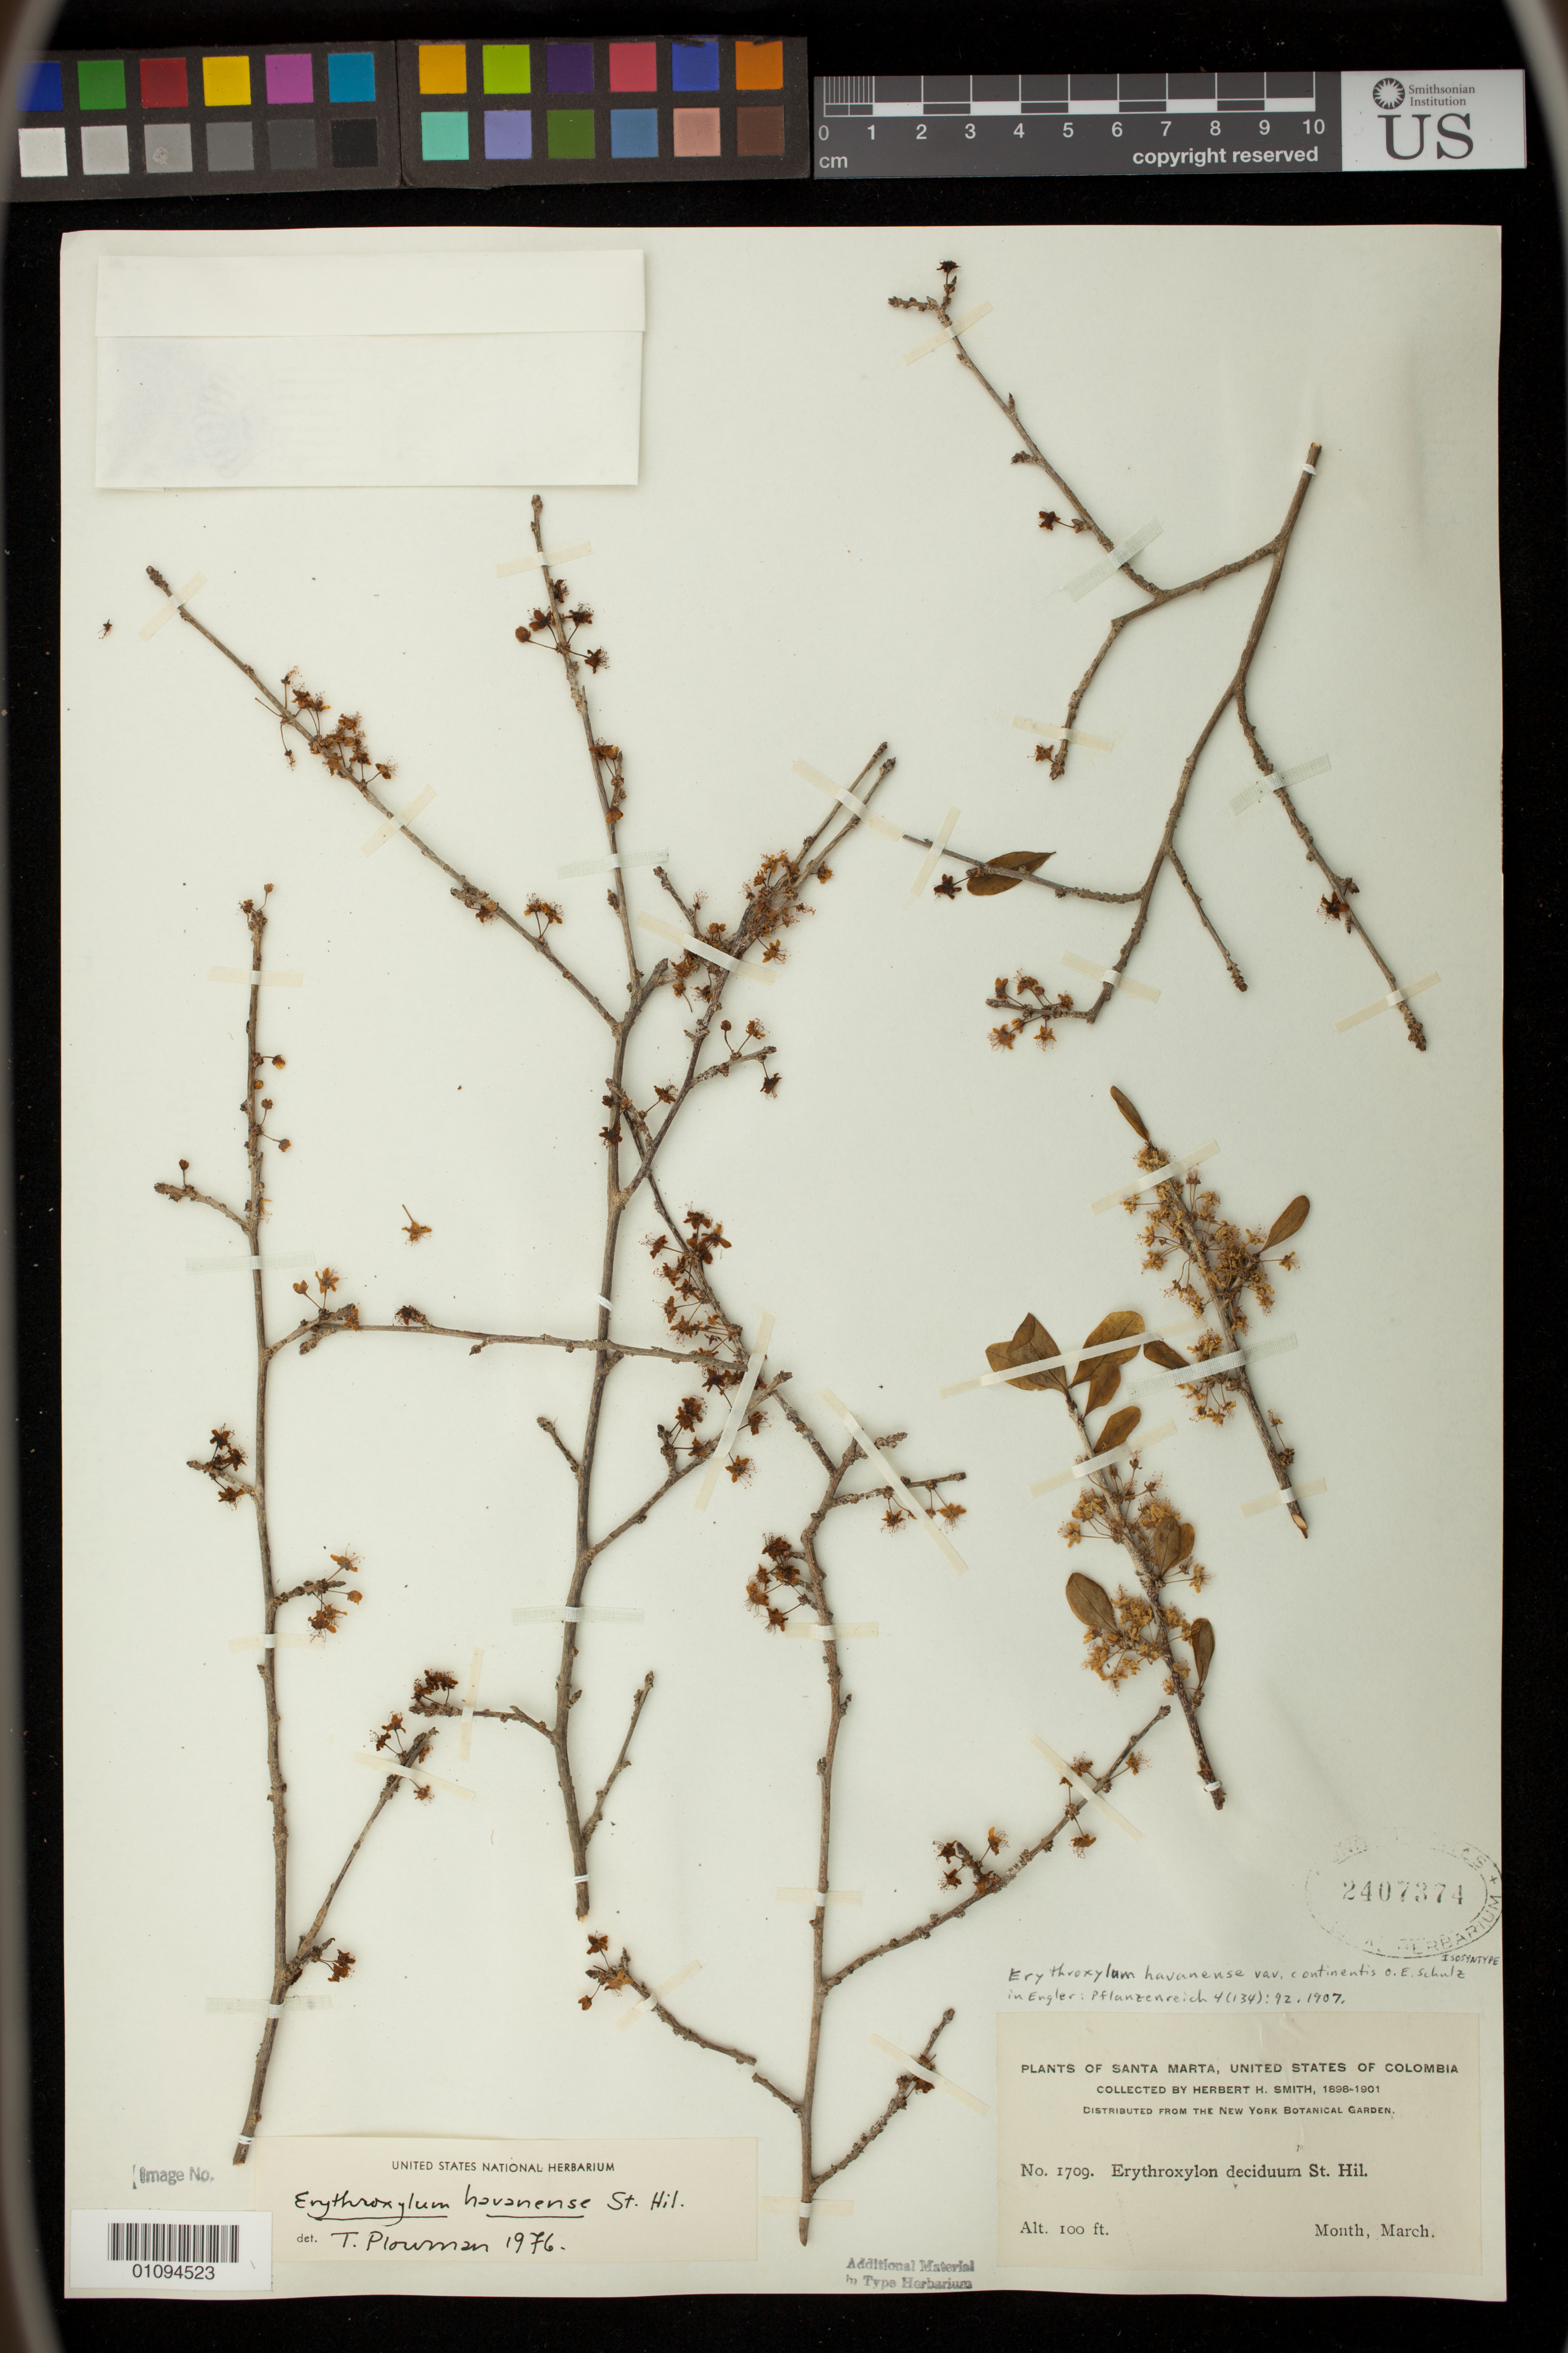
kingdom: Plantae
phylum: Tracheophyta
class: Magnoliopsida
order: Malpighiales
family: Erythroxylaceae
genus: Erythroxylum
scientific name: Erythroxylum havanense var. continentis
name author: O.E. Schulz in Engl.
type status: Syntype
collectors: Herbert H. Smith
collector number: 1709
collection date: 1898-03/1901-03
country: Colombia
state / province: Magdalena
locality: Santa Marta.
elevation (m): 30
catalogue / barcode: US 2407374